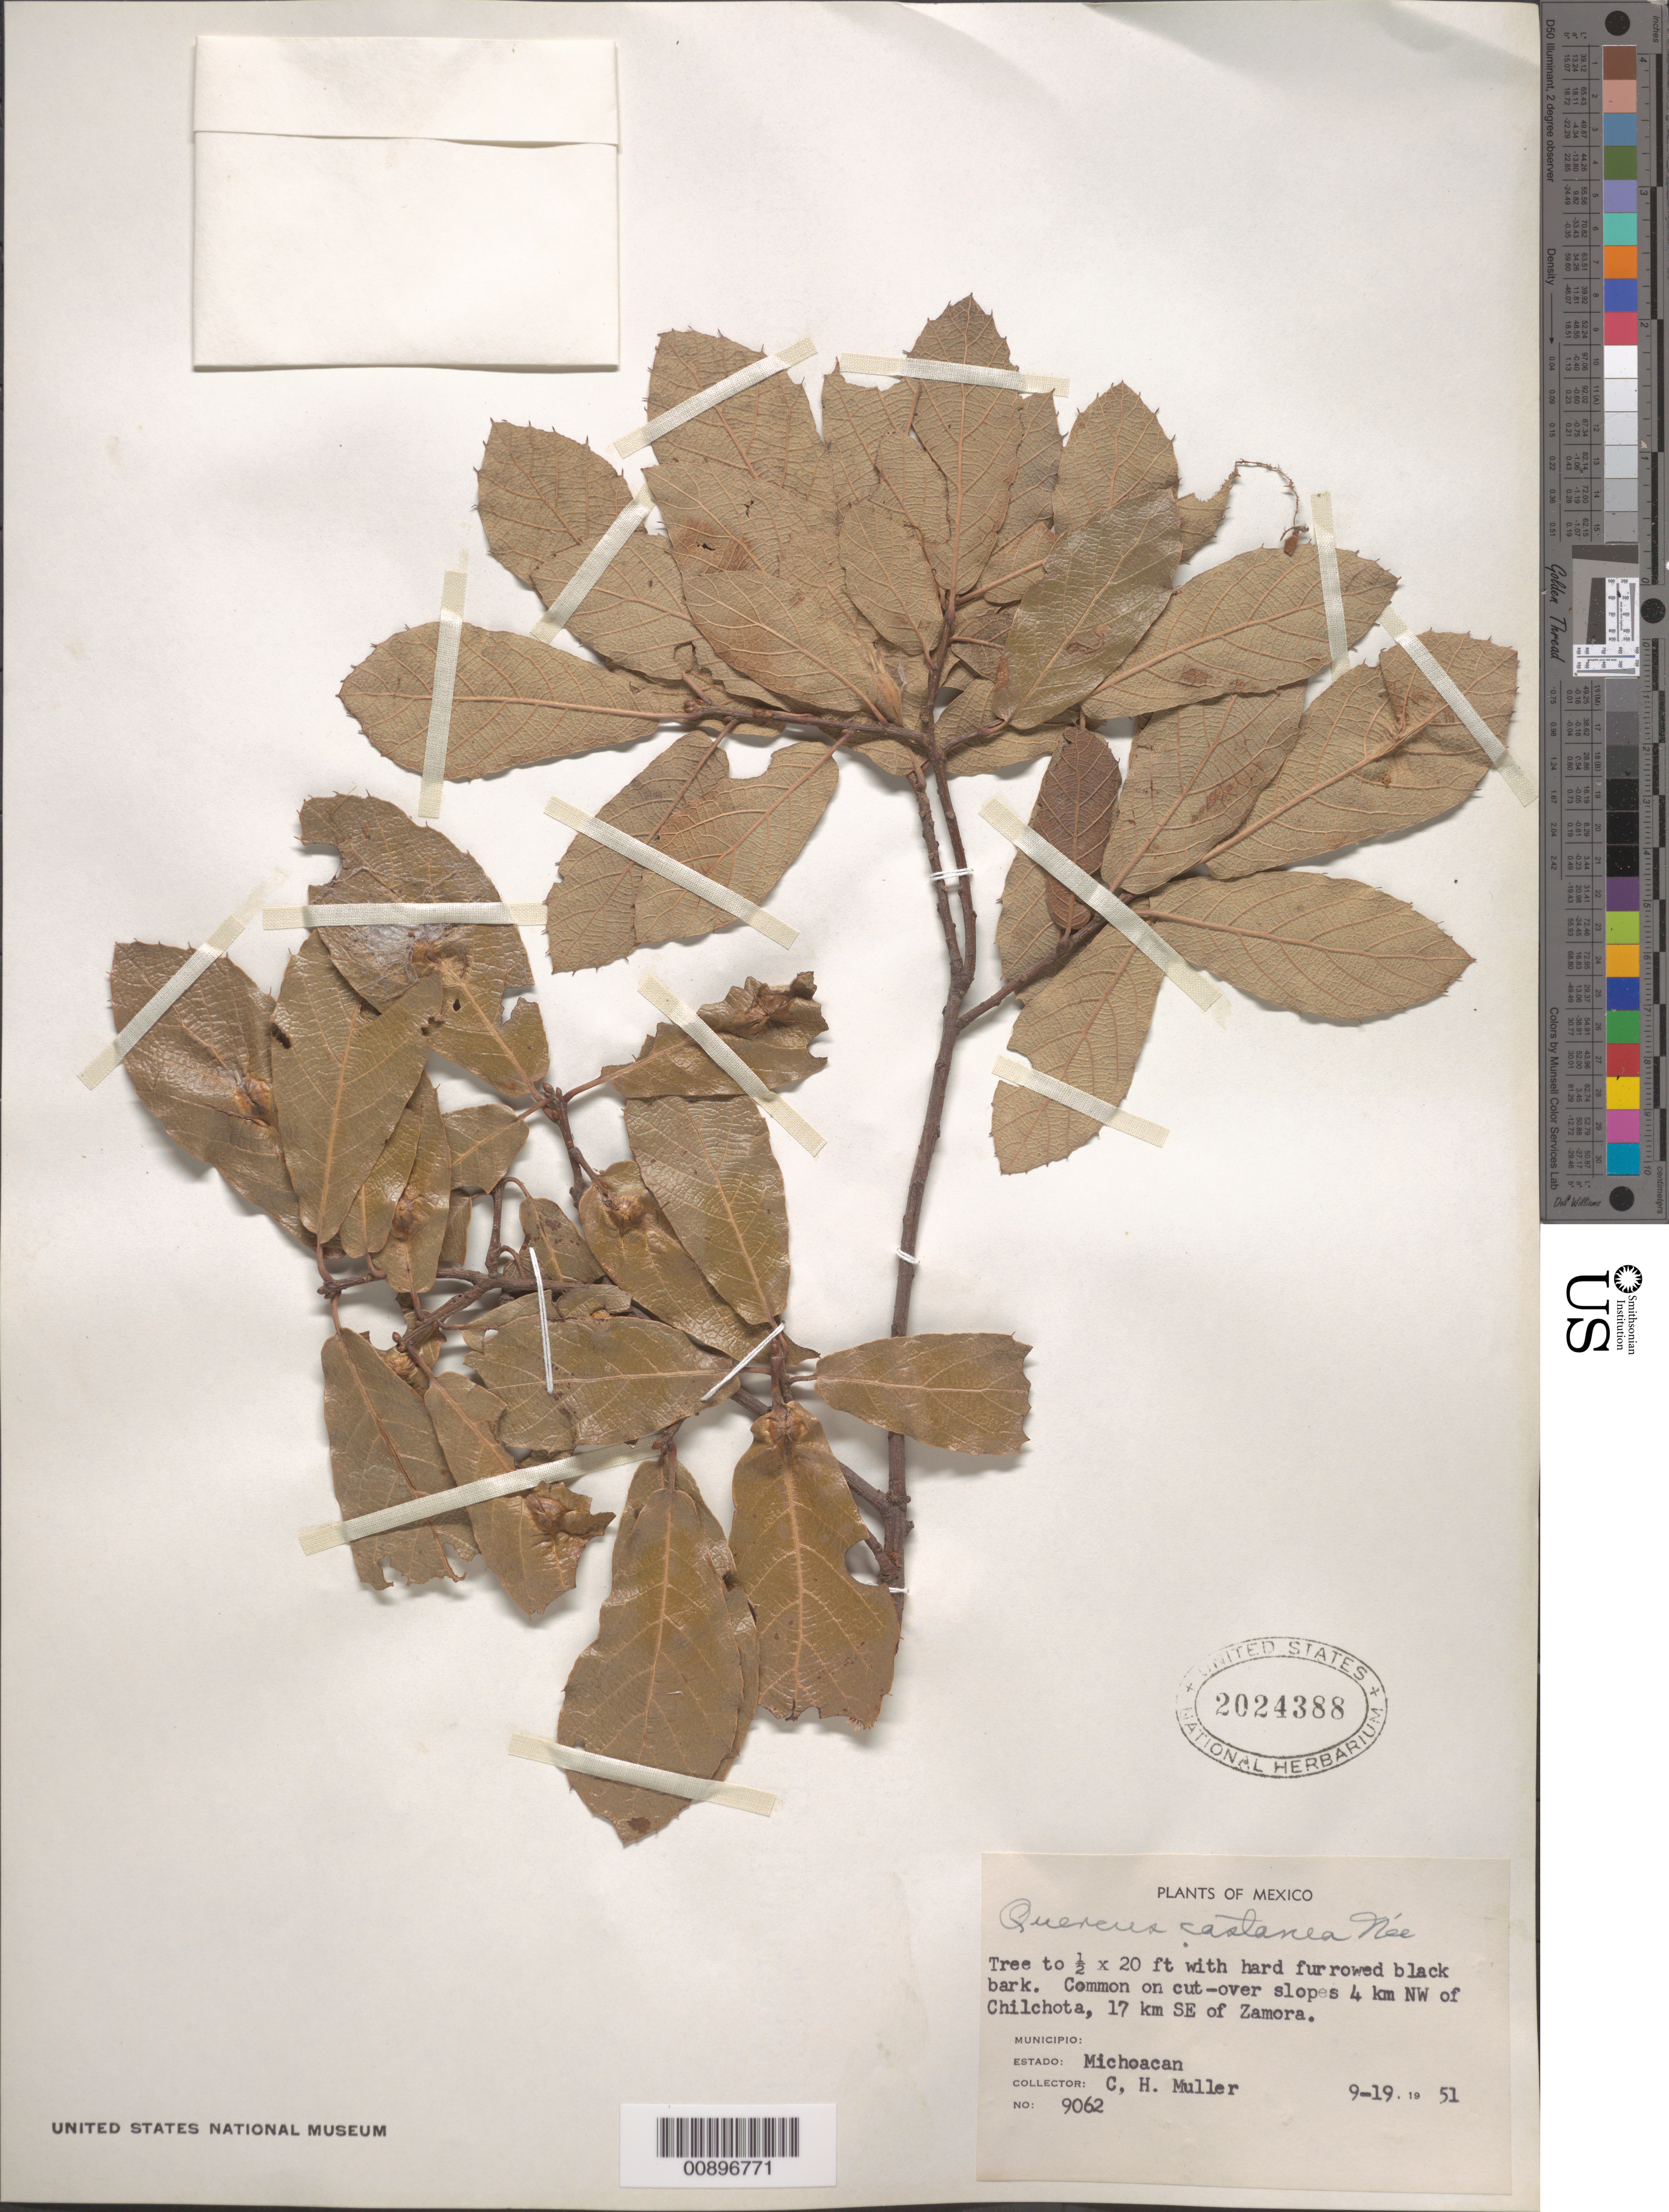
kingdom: Plantae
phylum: Tracheophyta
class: Magnoliopsida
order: Fagales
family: Fagaceae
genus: Quercus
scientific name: Quercus castanea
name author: Née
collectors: C. H. Muller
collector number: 9062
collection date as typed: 19 Sep 1951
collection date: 1951-09-19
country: Mexico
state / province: Michoacán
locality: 4 km. NW of Chilchota, 17 km. SE of Zamora, Michoacán.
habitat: Common on cut-over slopes.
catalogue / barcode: US 2024388